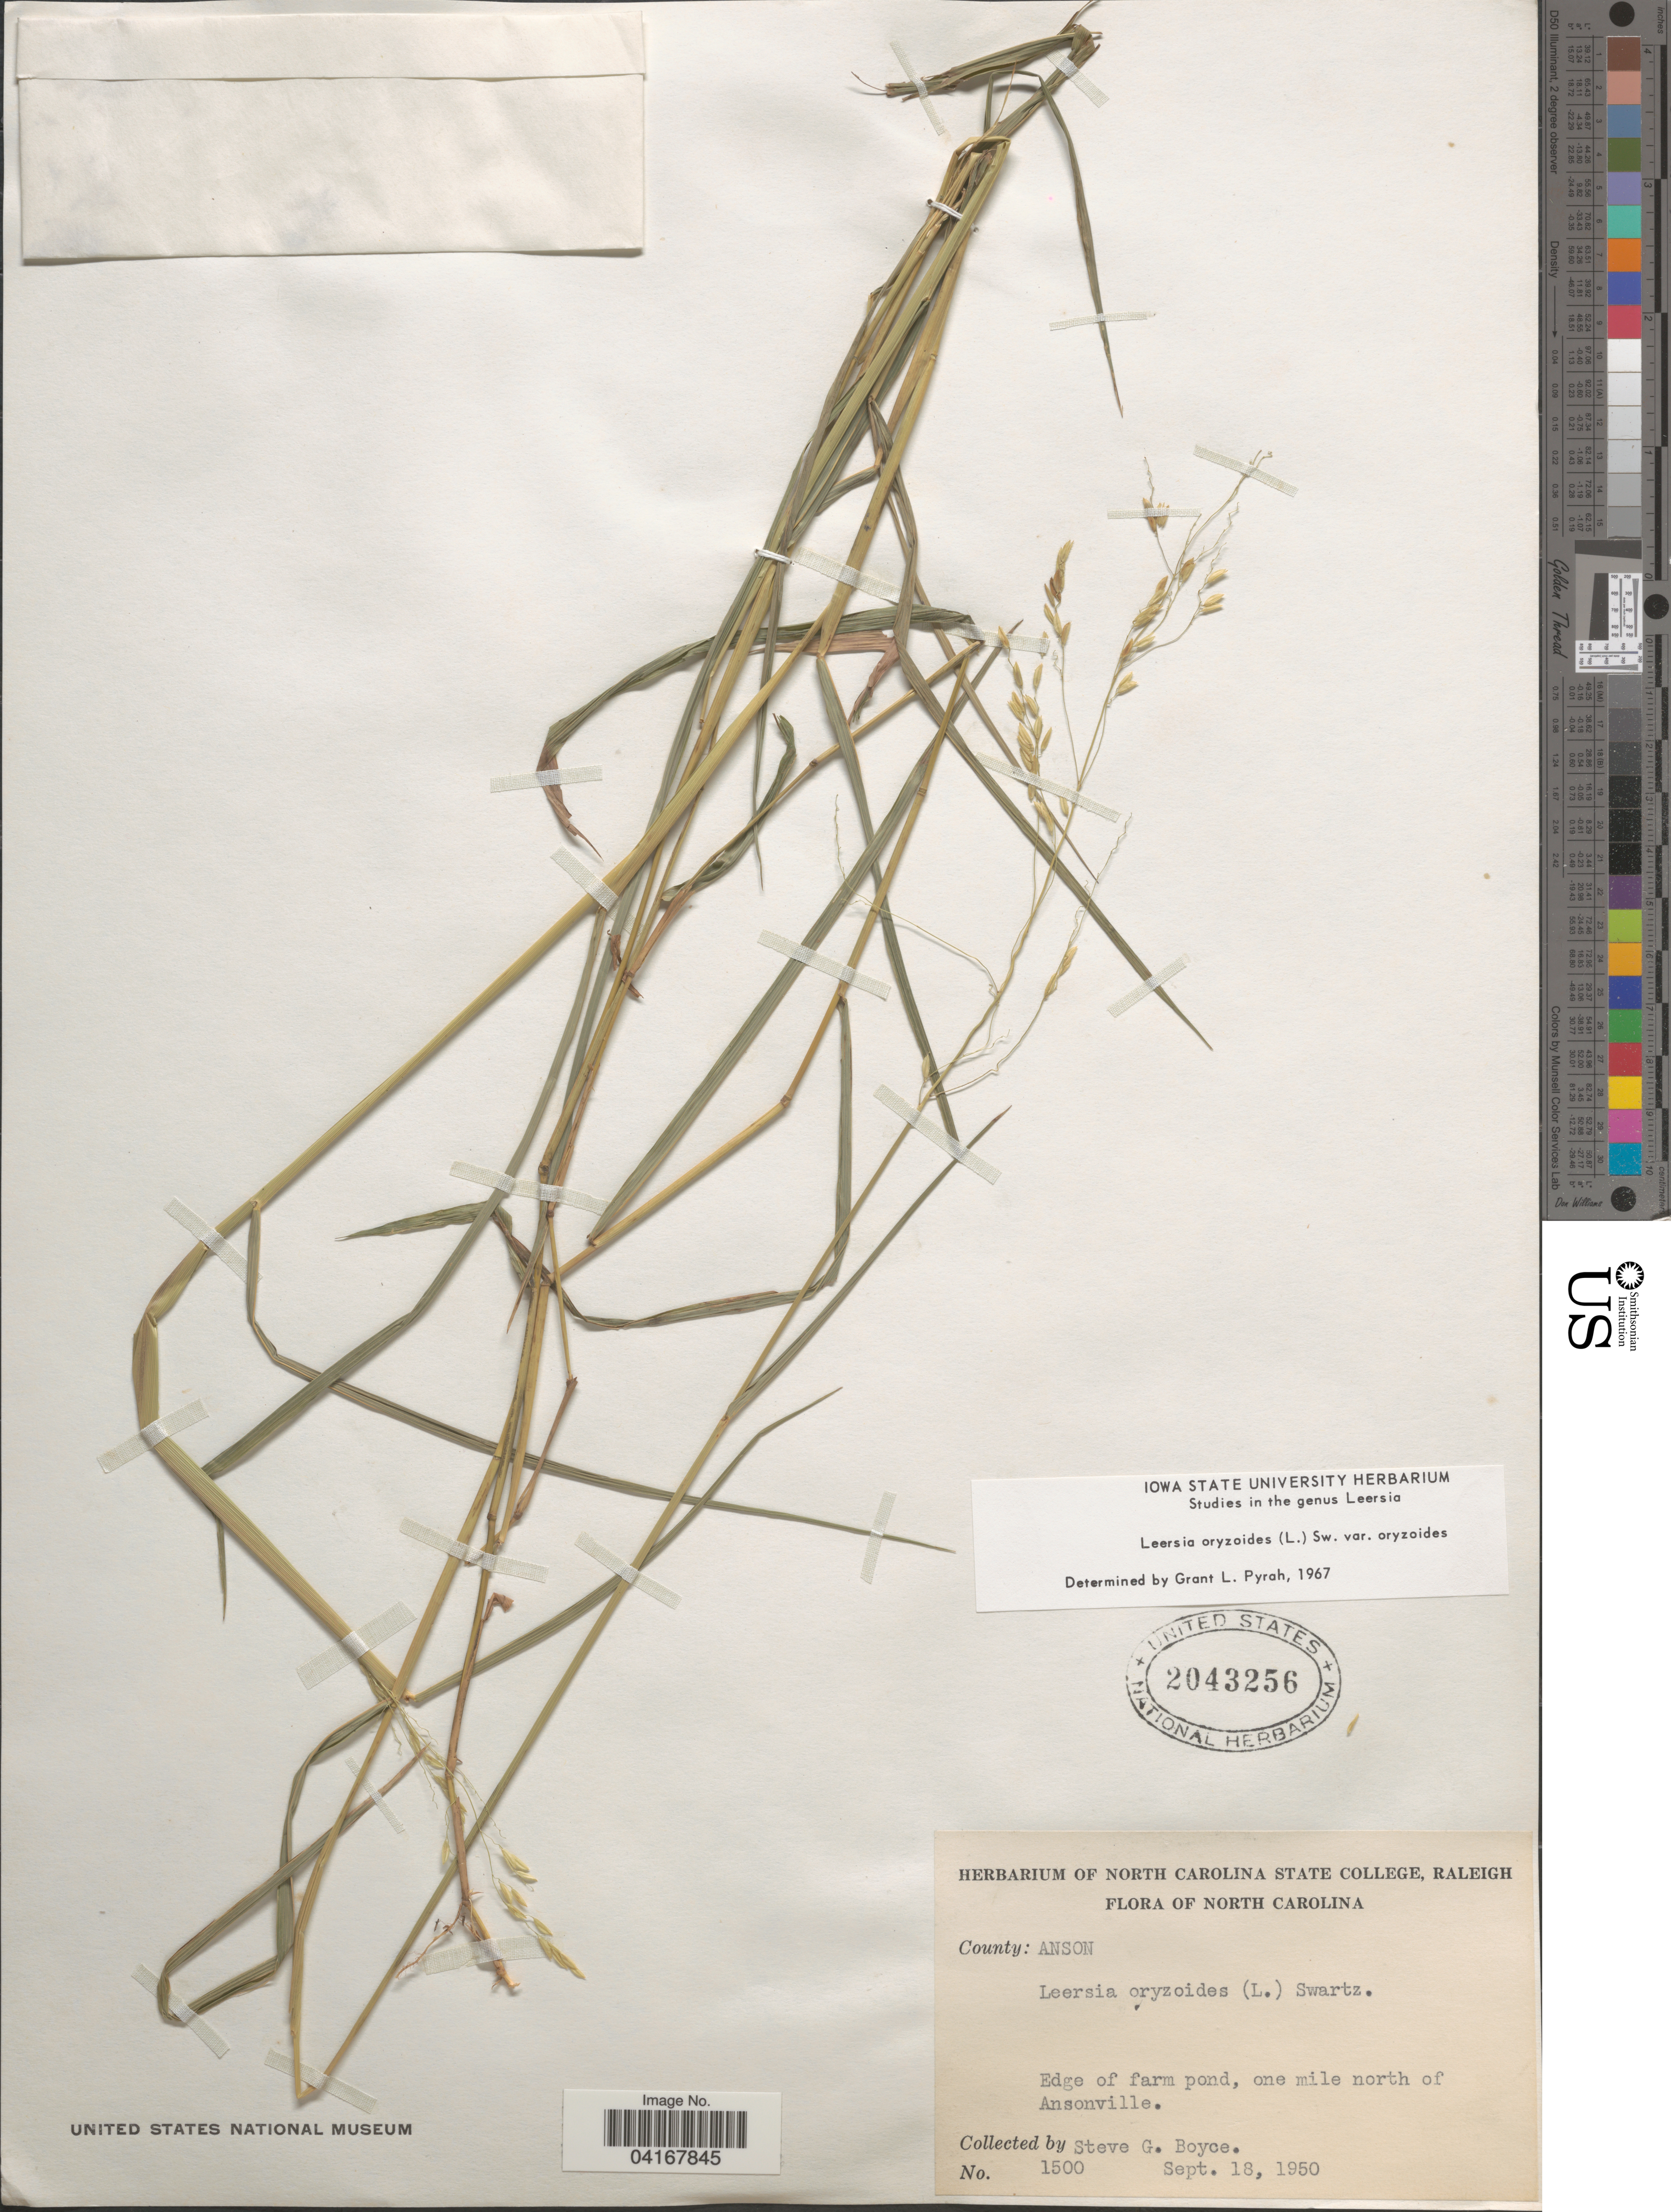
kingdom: Plantae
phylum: Tracheophyta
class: Liliopsida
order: Poales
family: Poaceae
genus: Leersia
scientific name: Leersia oryzoides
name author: (L.) Sw.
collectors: S. Boyce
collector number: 1500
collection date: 1950-09-18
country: United States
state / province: North Carolina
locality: County: Anson. Edge of farm pond, one mile north of Ansonville.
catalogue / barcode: US 2043256